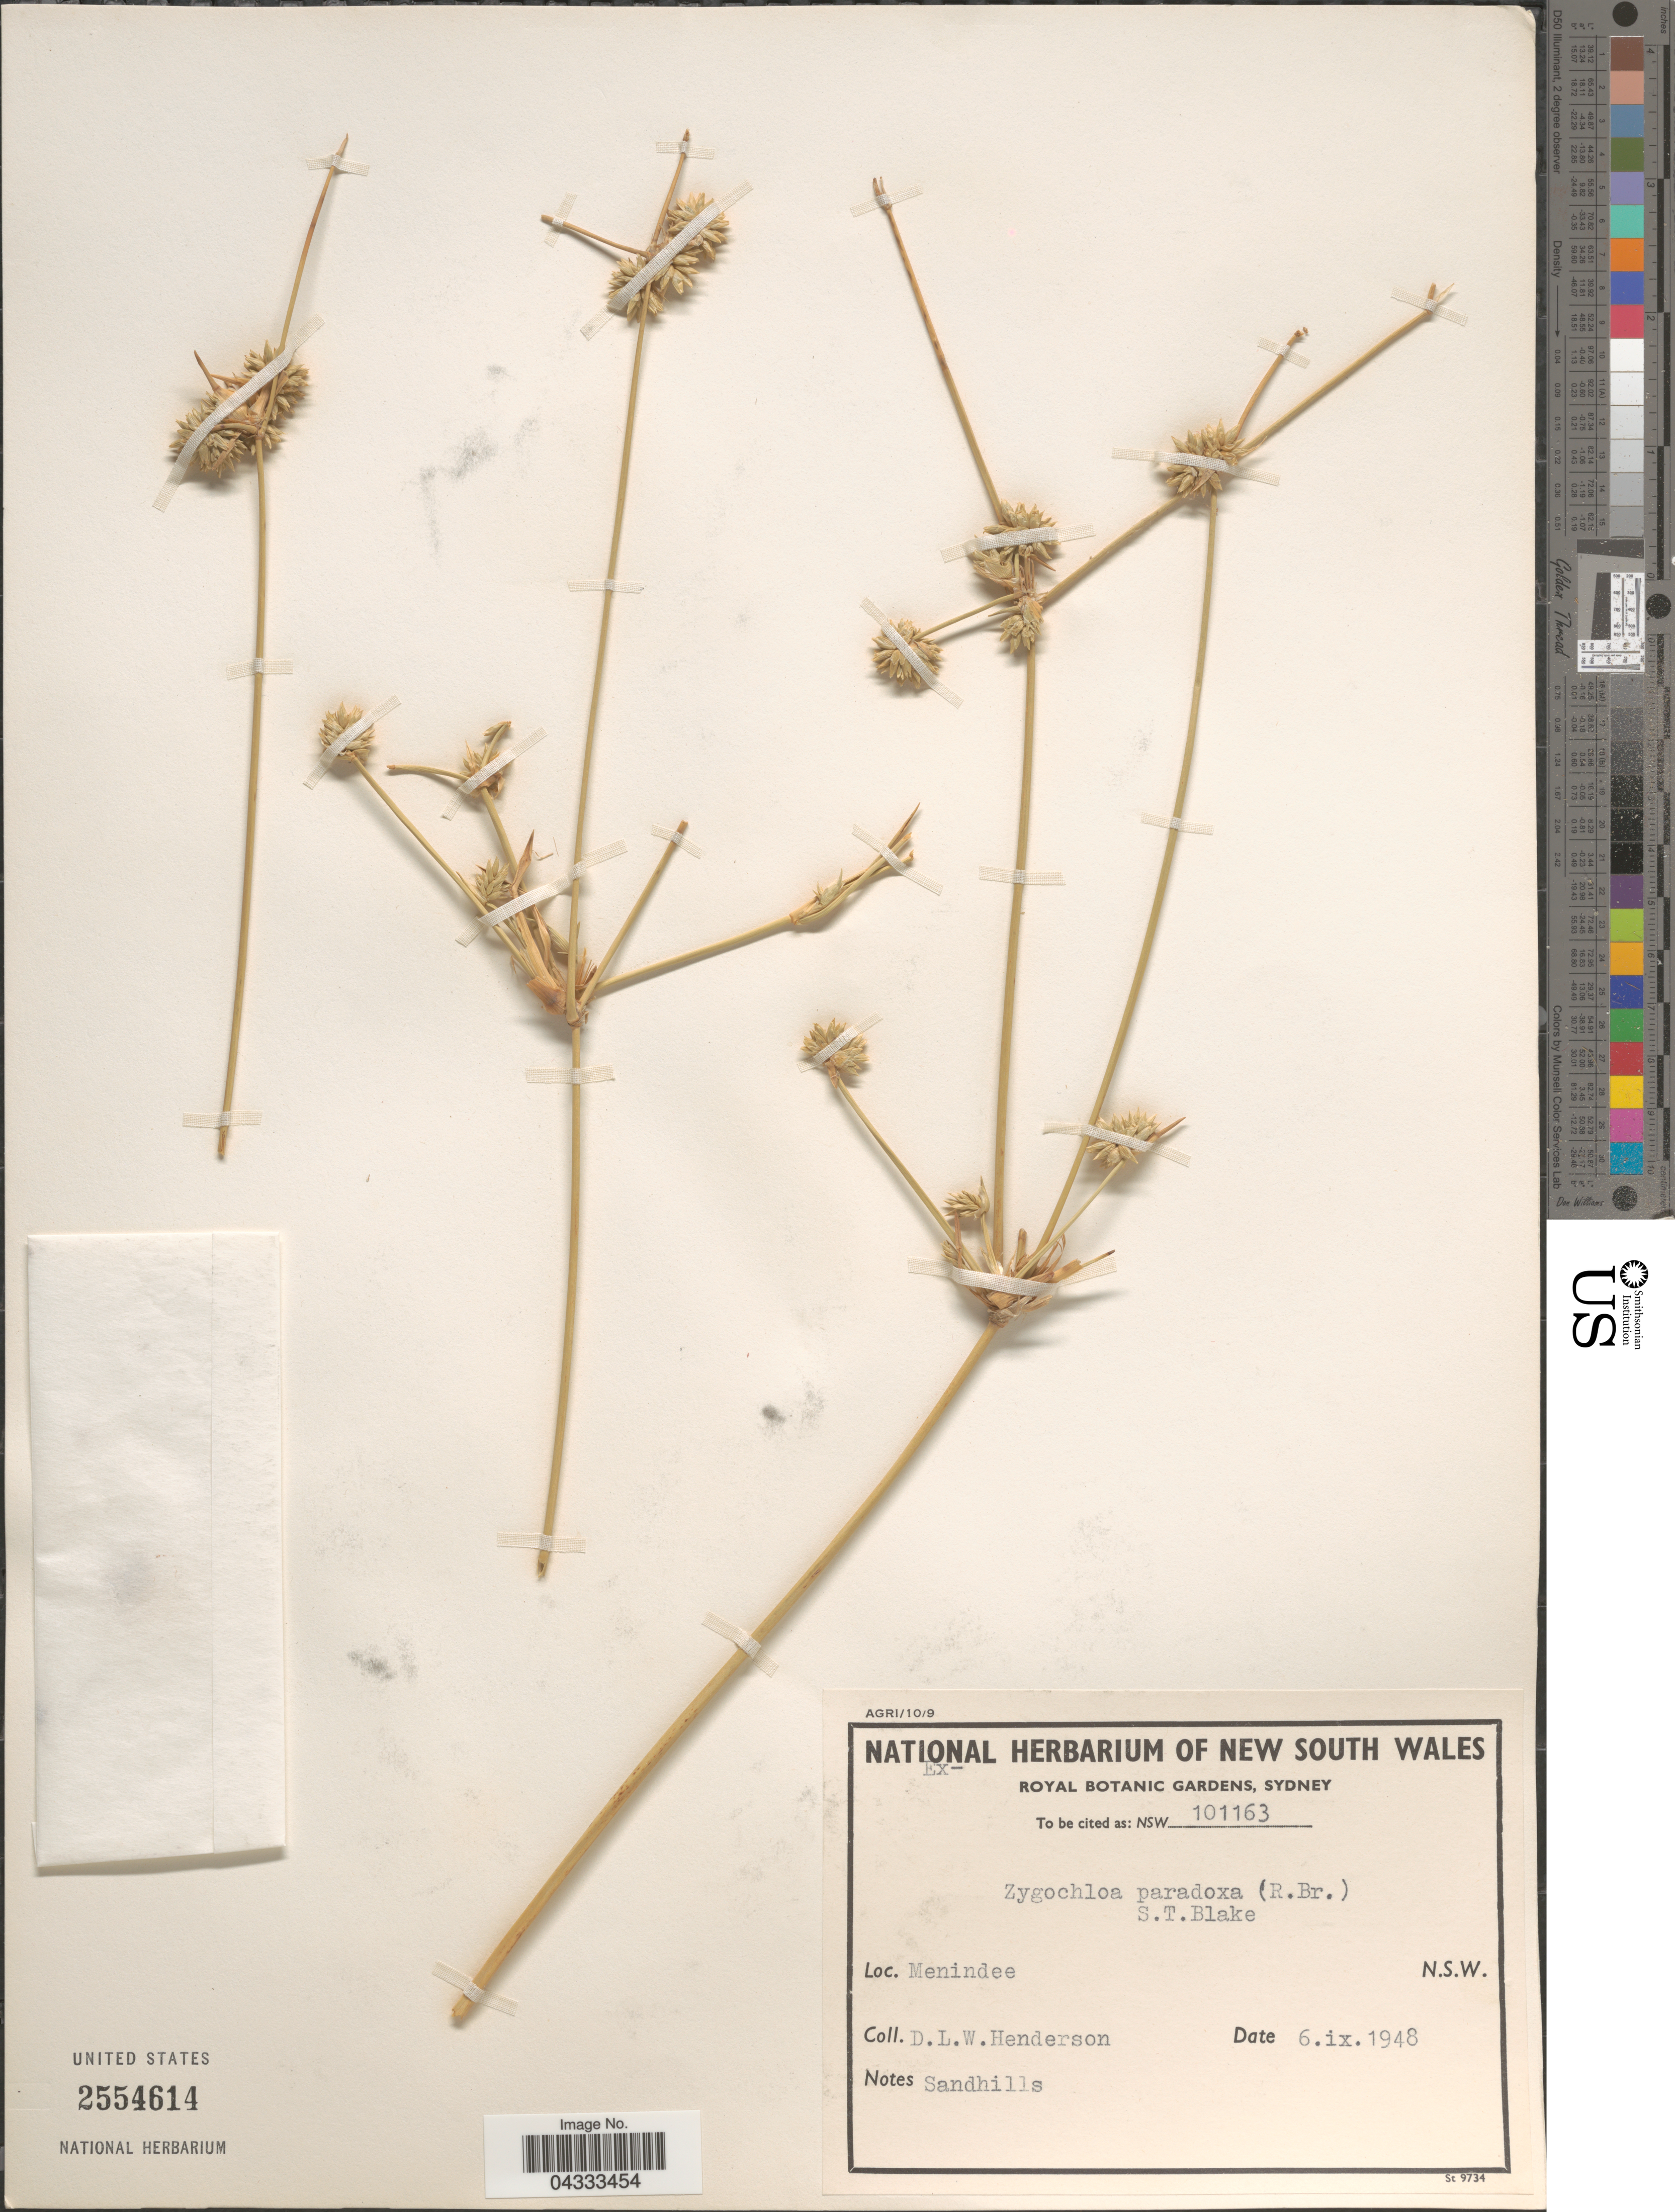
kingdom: Plantae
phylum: Tracheophyta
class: Liliopsida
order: Poales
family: Poaceae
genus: Zygochloa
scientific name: Zygochloa paradoxa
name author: (R. Br.) S.T. Blake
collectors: D. Henderson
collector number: NSW101163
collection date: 1948-09-06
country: Australia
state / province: New South Wales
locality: Menindee.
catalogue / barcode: US 2554614